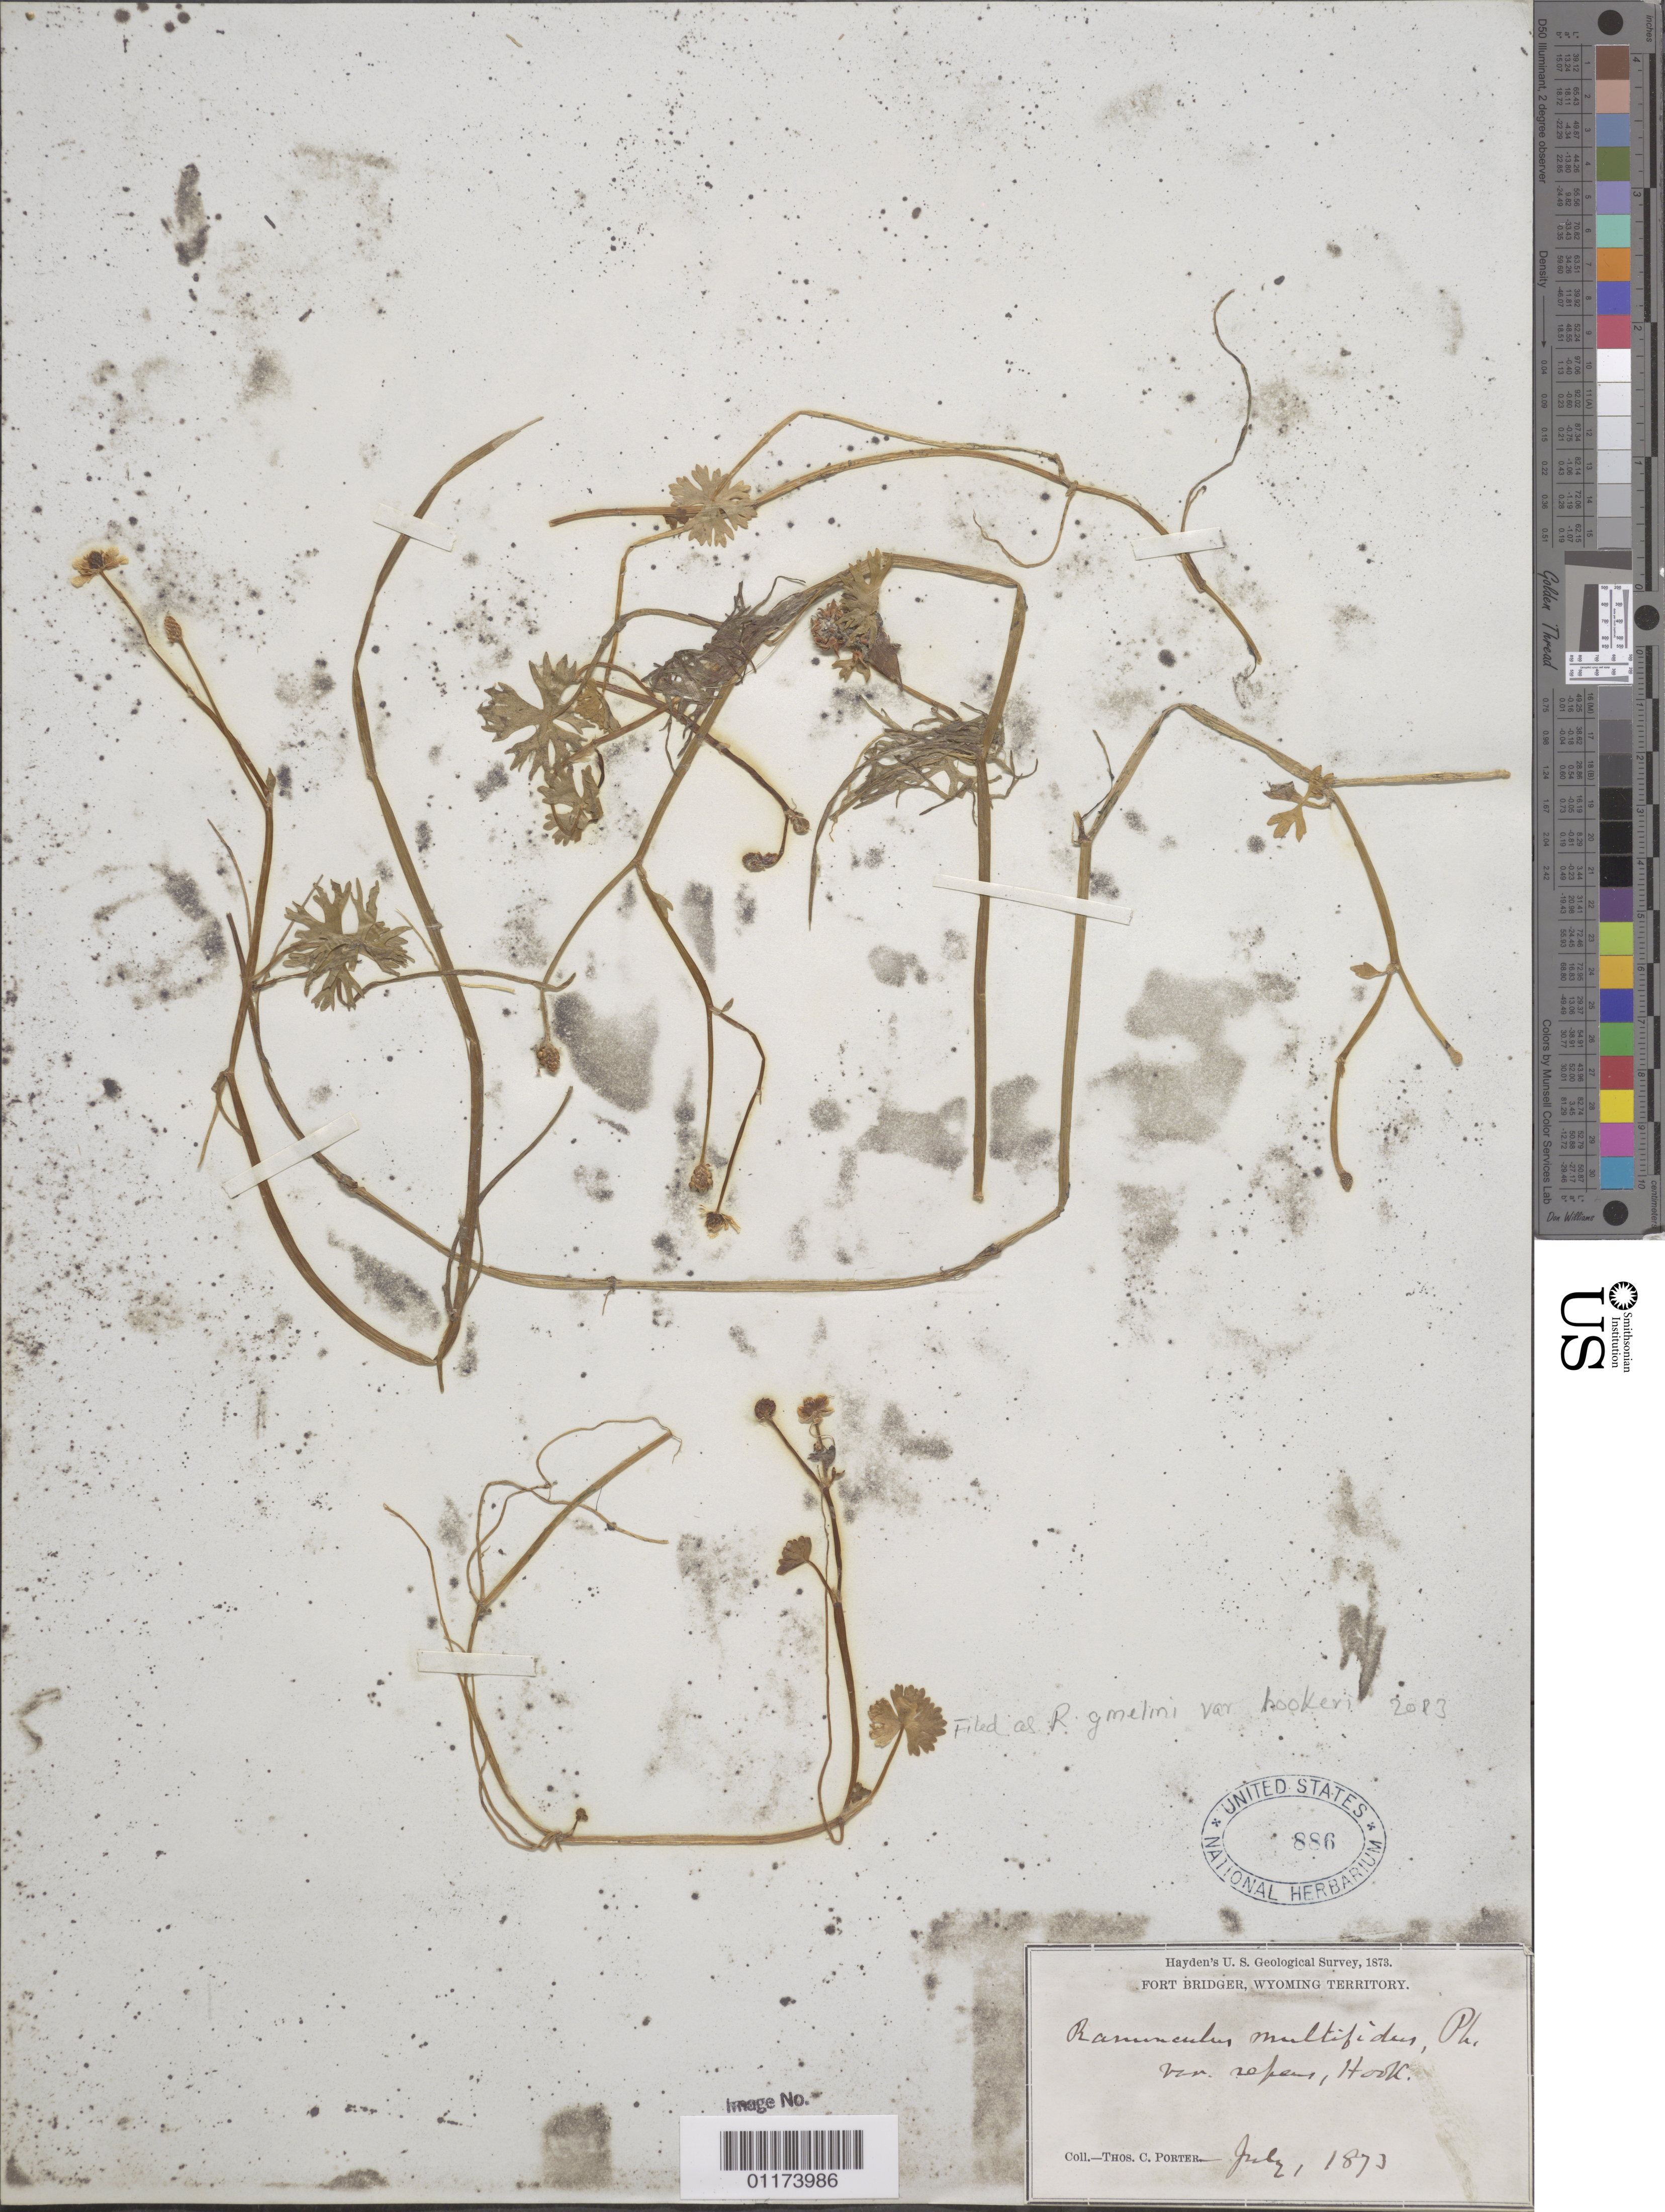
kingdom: Plantae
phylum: Tracheophyta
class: Magnoliopsida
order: Ranunculales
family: Ranunculaceae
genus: Ranunculus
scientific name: Ranunculus gmelinii var. hookeri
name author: (D. Don) L.D. Benson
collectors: T. C. Porter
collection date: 1873-07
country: United States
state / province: Wyoming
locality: Fort Bridger, Wyoming Territory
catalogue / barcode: US 886